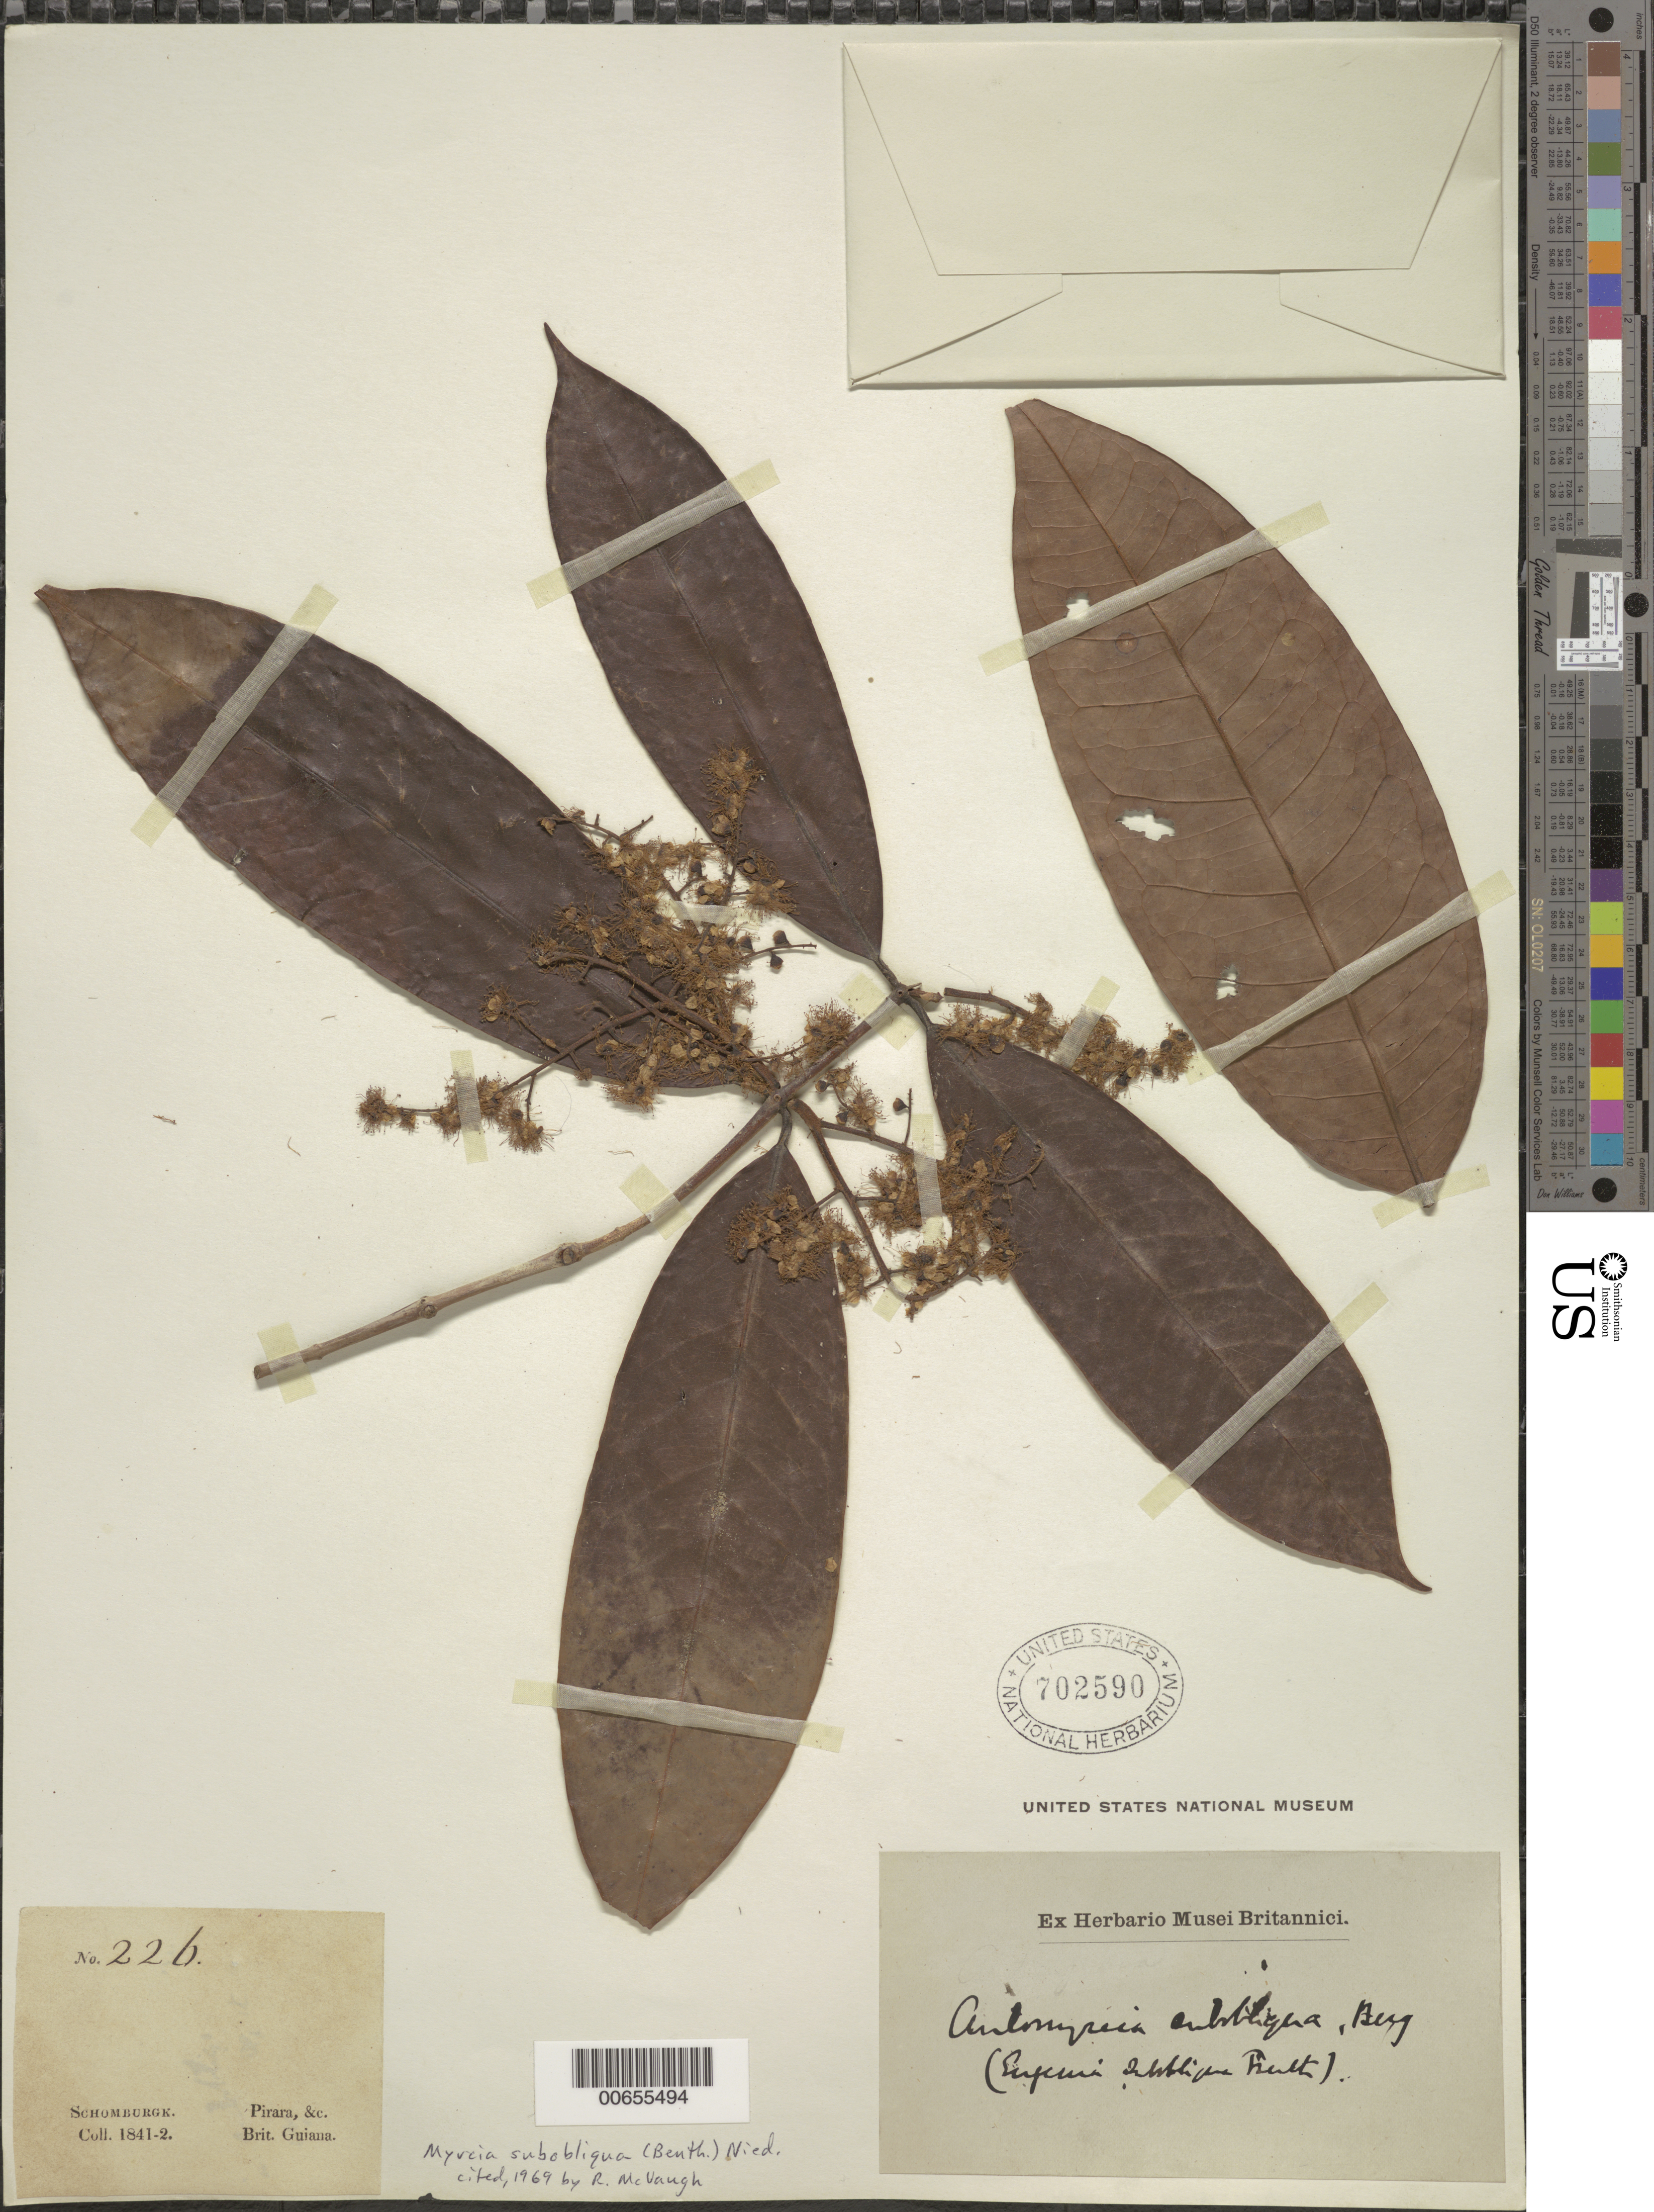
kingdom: Plantae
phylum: Tracheophyta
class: Magnoliopsida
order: Myrtales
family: Myrtaceae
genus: Myrcia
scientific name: Myrcia subobliqua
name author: (Benth.) Neidenzu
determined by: McVaugh, R.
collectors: R. H. Schomburgk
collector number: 226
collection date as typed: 1841 to 1842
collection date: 1841/1842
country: Guyana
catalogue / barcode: US 702590